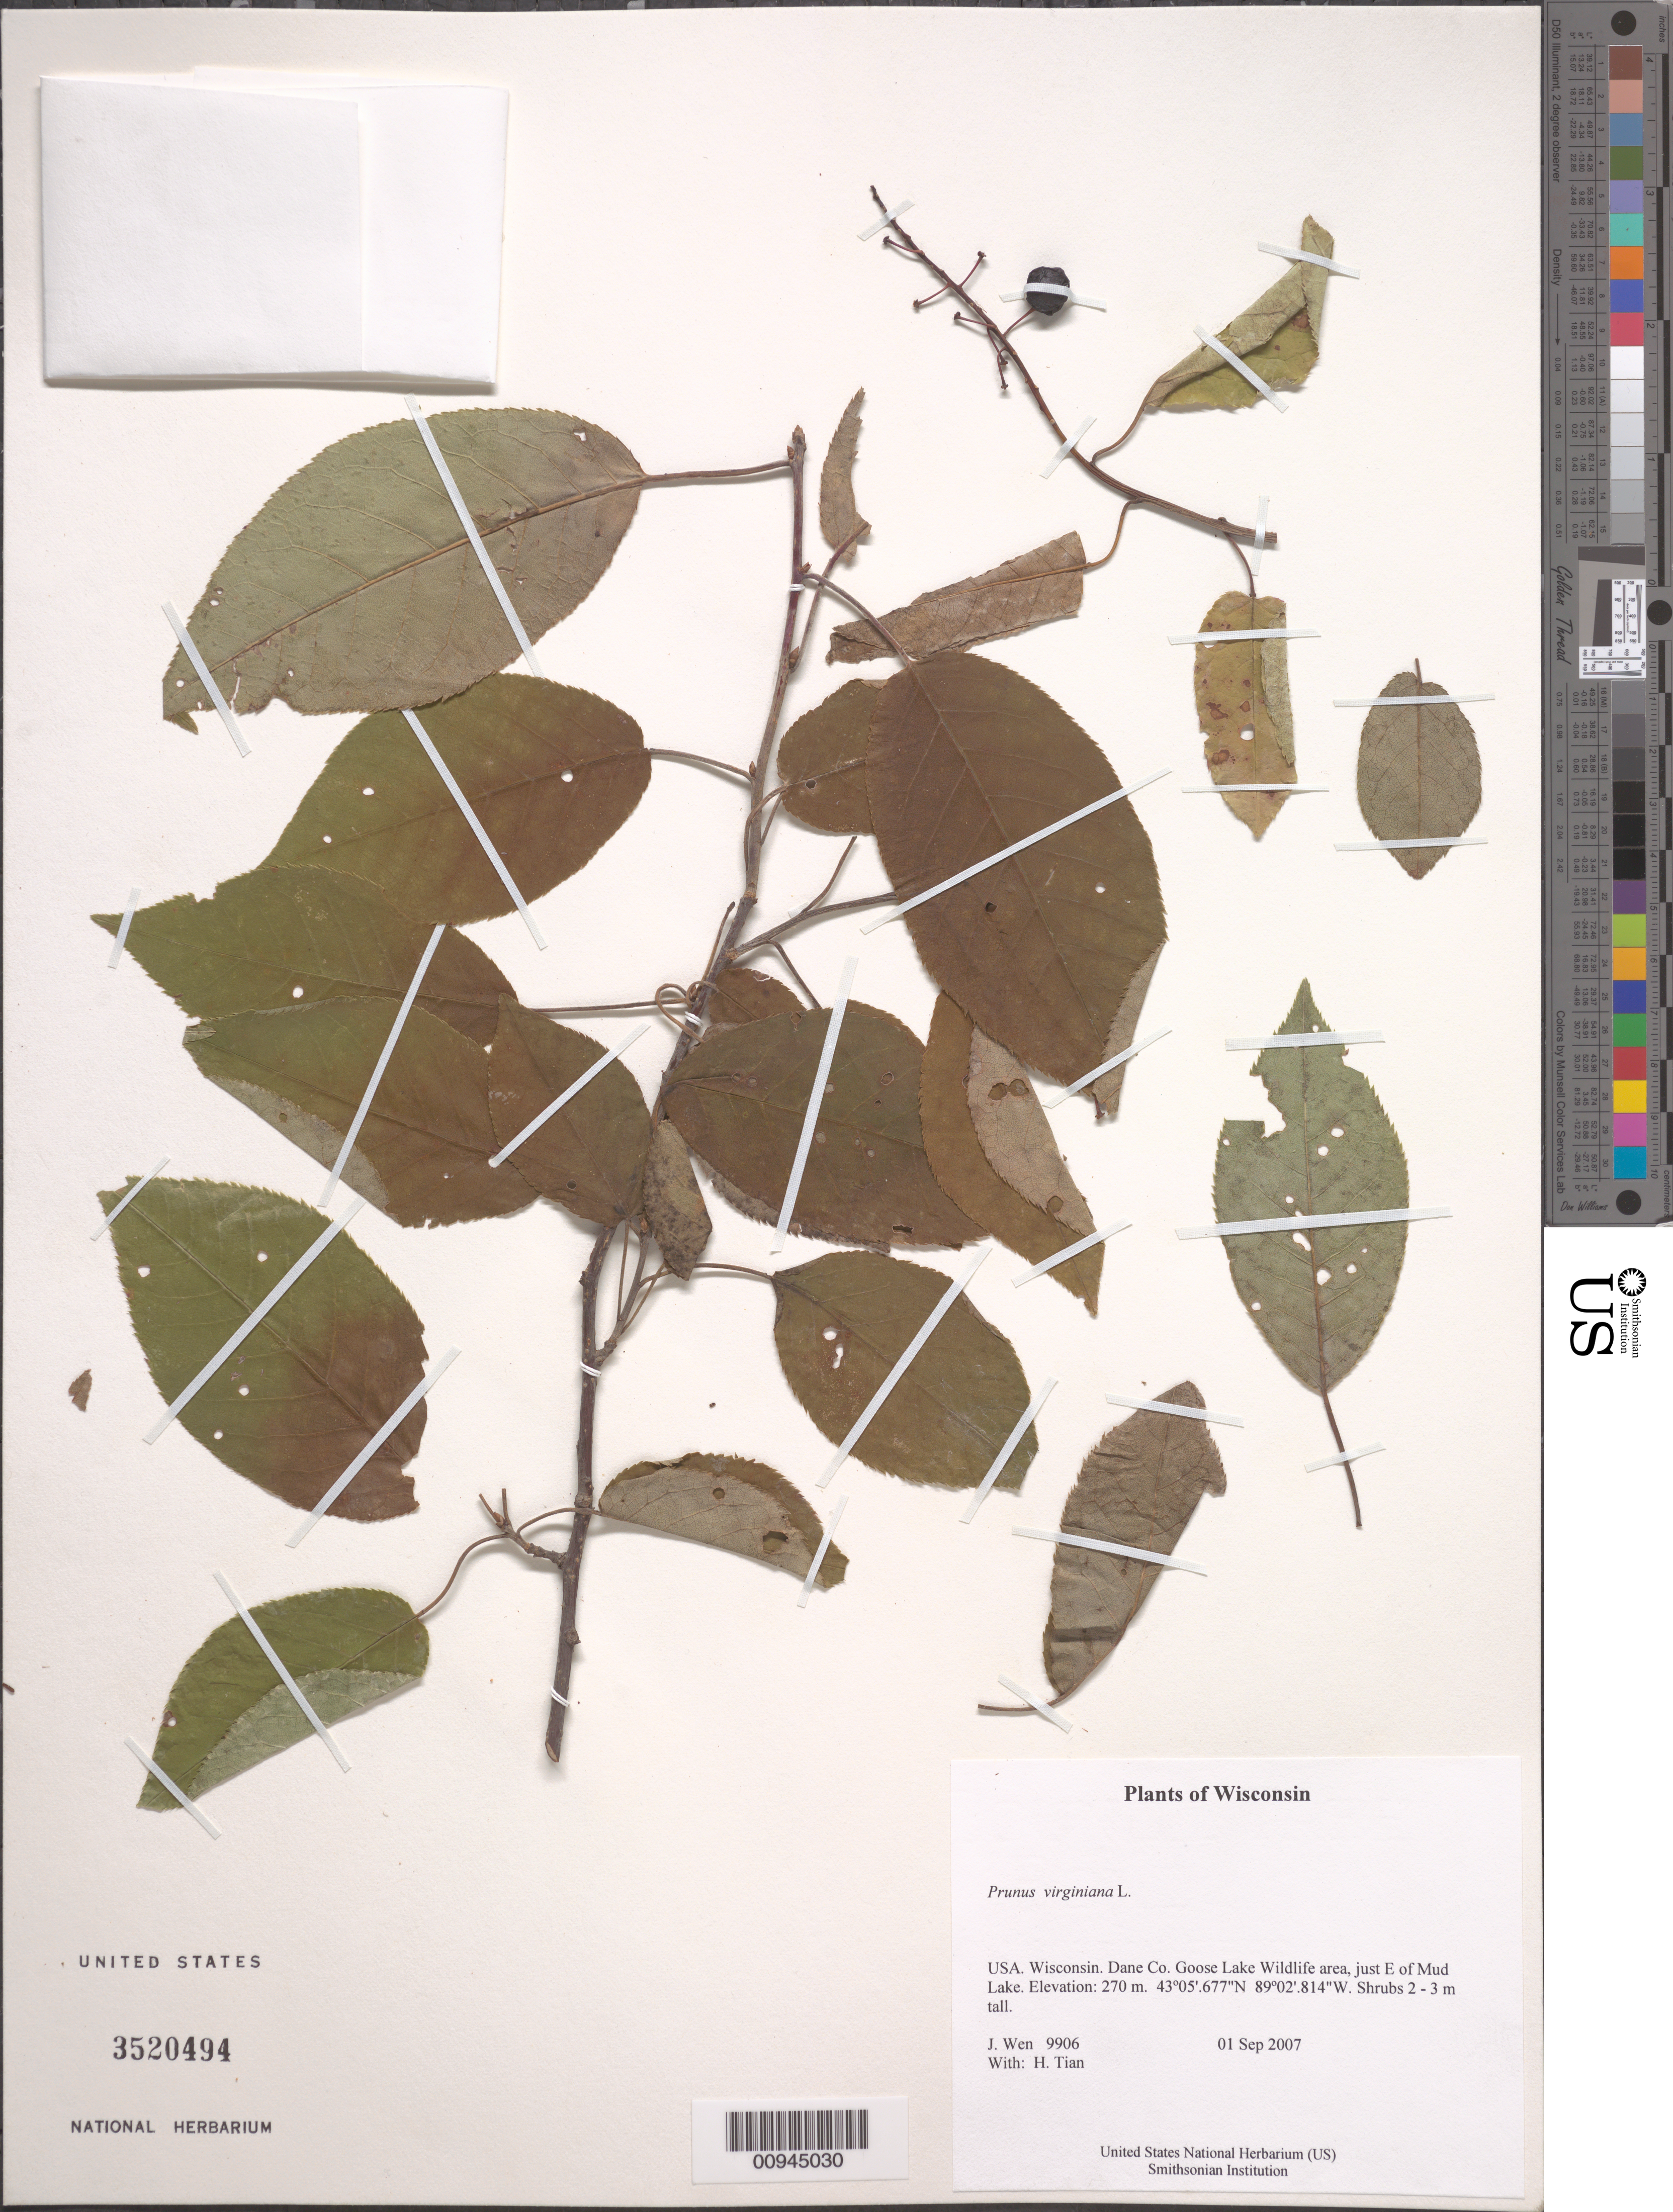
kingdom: Plantae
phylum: Tracheophyta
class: Magnoliopsida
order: Rosales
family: Rosaceae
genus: Prunus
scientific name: Prunus virginiana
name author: L.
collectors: J. Wen & H. Tian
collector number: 9906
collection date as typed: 01 Sep 2007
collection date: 2007-09-01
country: United States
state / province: Wisconsin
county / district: Dane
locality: Goose Lake Wildlife area, just E of Mud Lake.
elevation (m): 270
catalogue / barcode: US 3520494